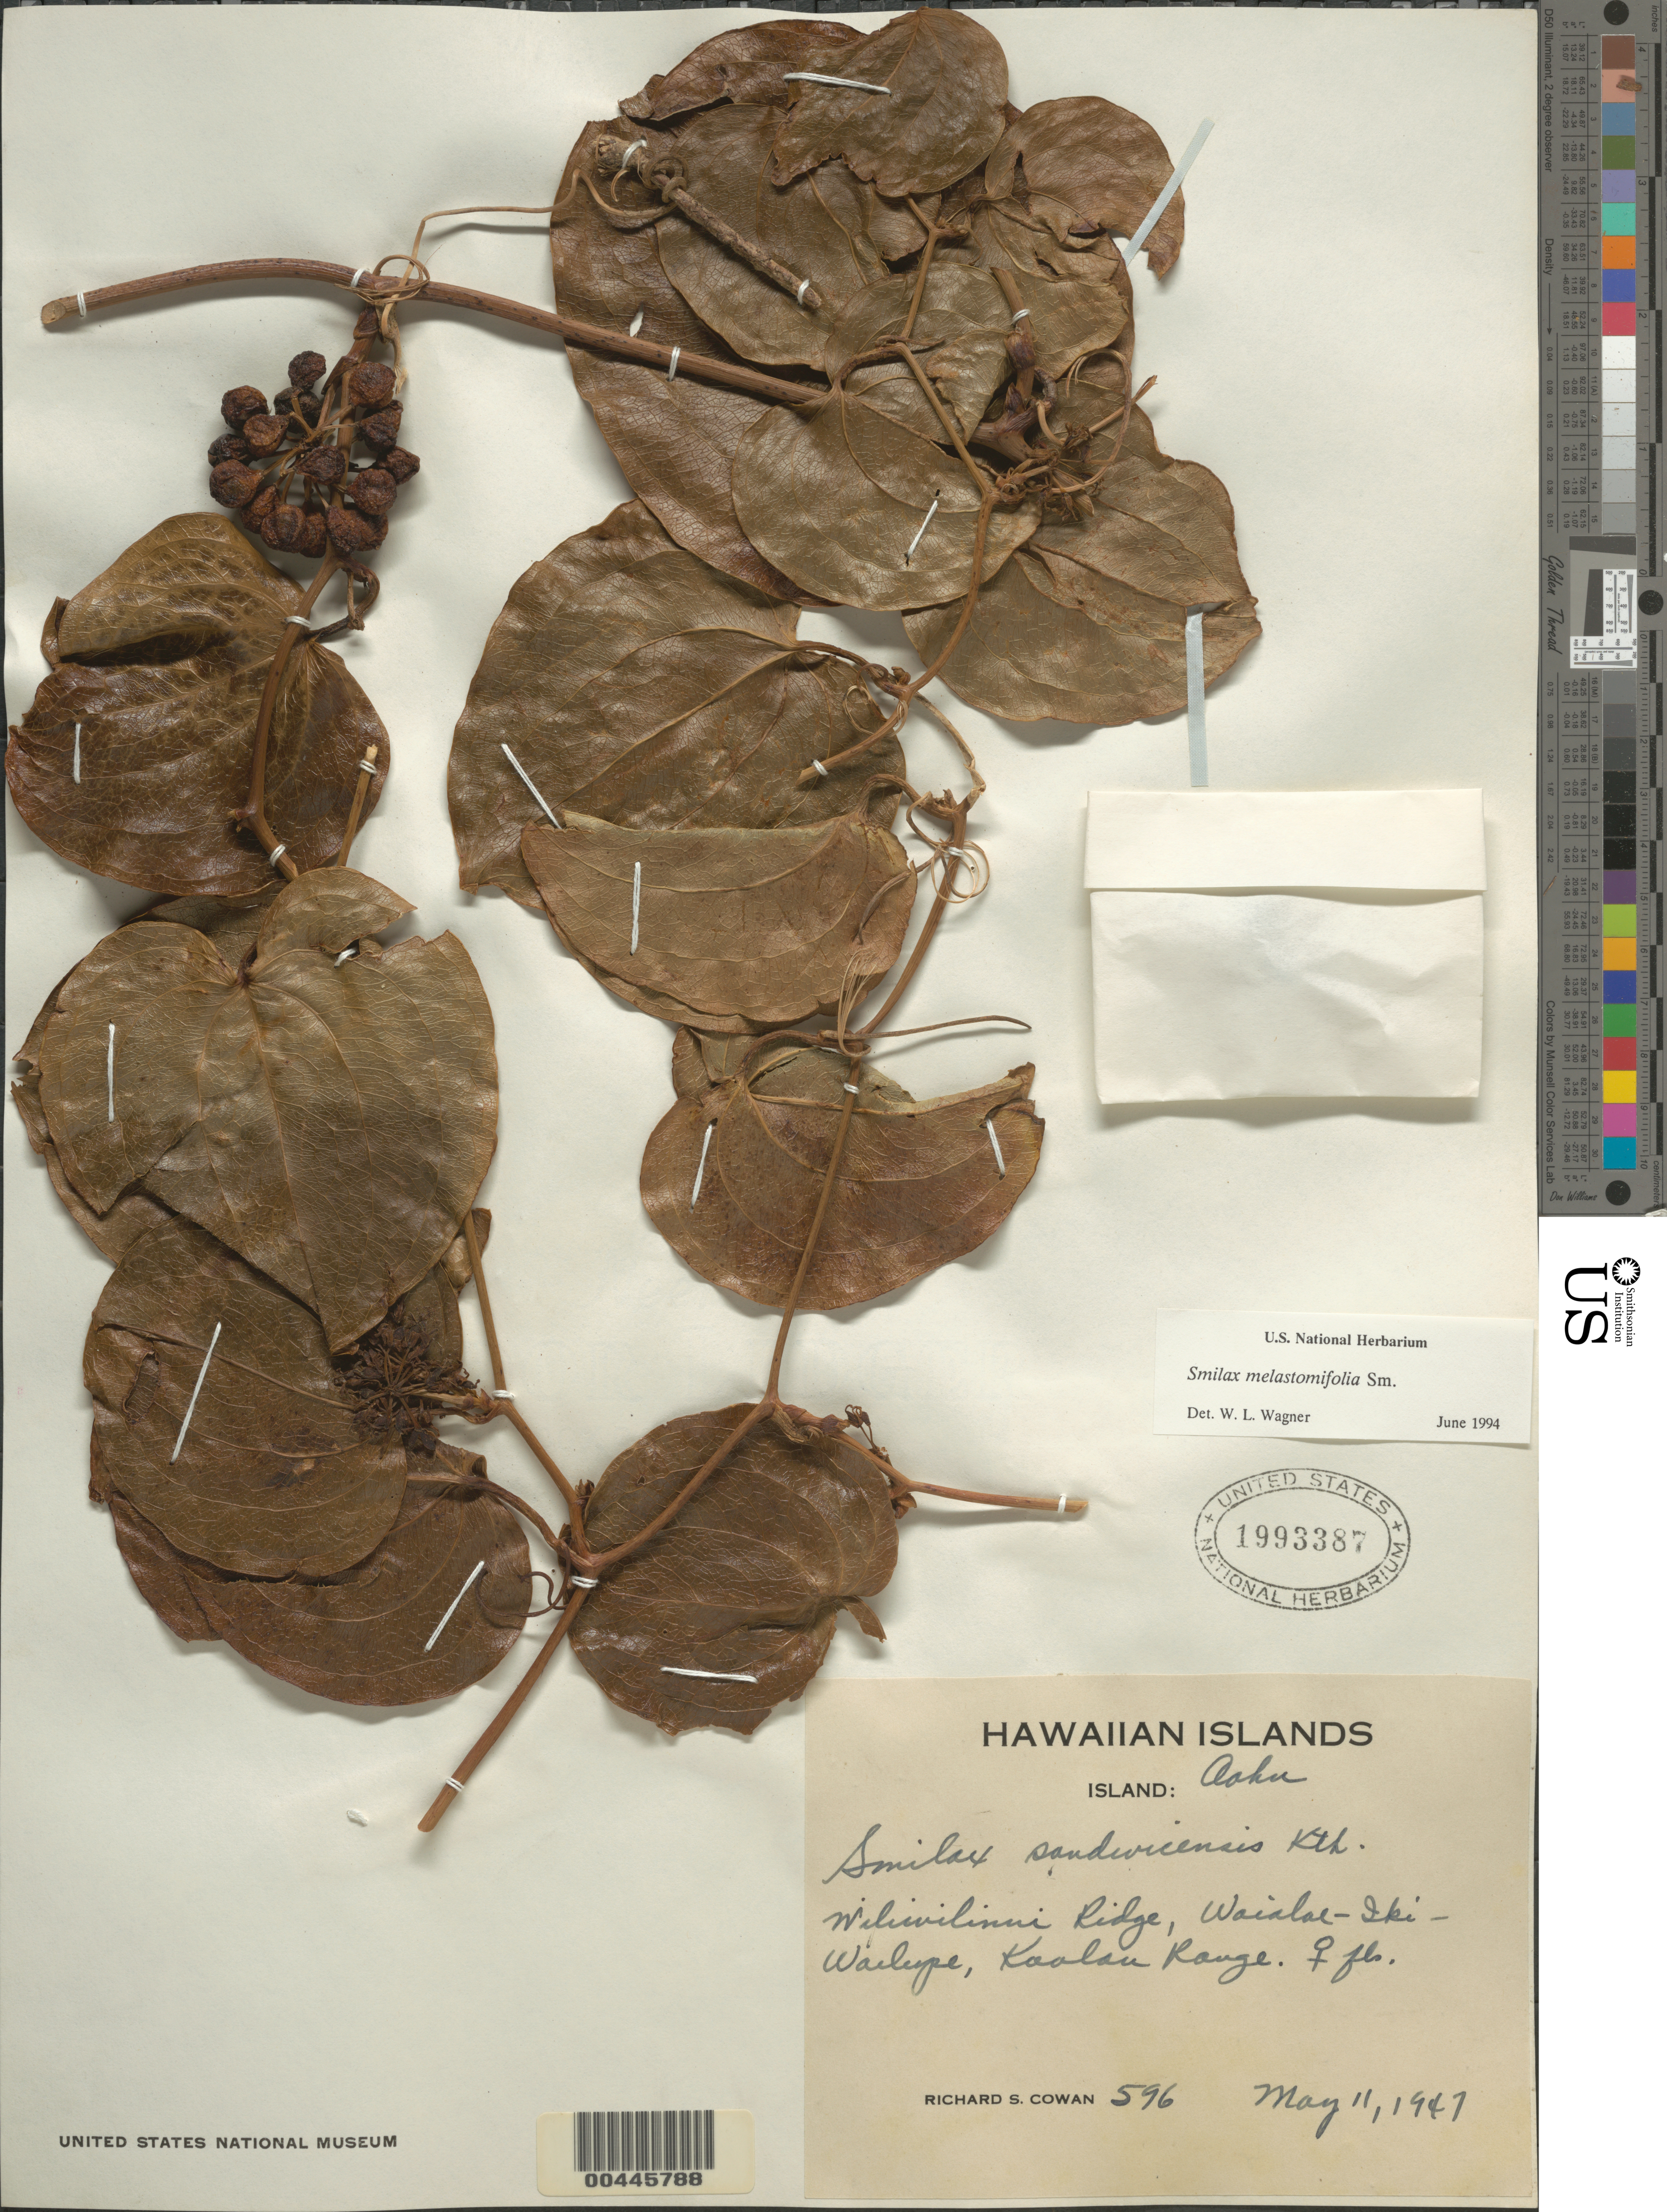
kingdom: Plantae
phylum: Tracheophyta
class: Liliopsida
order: Liliales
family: Smilacaceae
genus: Smilax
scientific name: Smilax melastomifolia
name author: Sm.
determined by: Wagner, W. L., (BOT), Smithsonian Institution - National Museum of Natural History (UNITED STATES)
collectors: R. S. Cowan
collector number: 596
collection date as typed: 11 May 1947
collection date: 1947-05-11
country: United States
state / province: Hawaii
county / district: Honolulu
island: Oahu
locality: Wiliwilinui Ridge, Waialae-Iki-Wailupe, Koolau Range.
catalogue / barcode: US 1993387